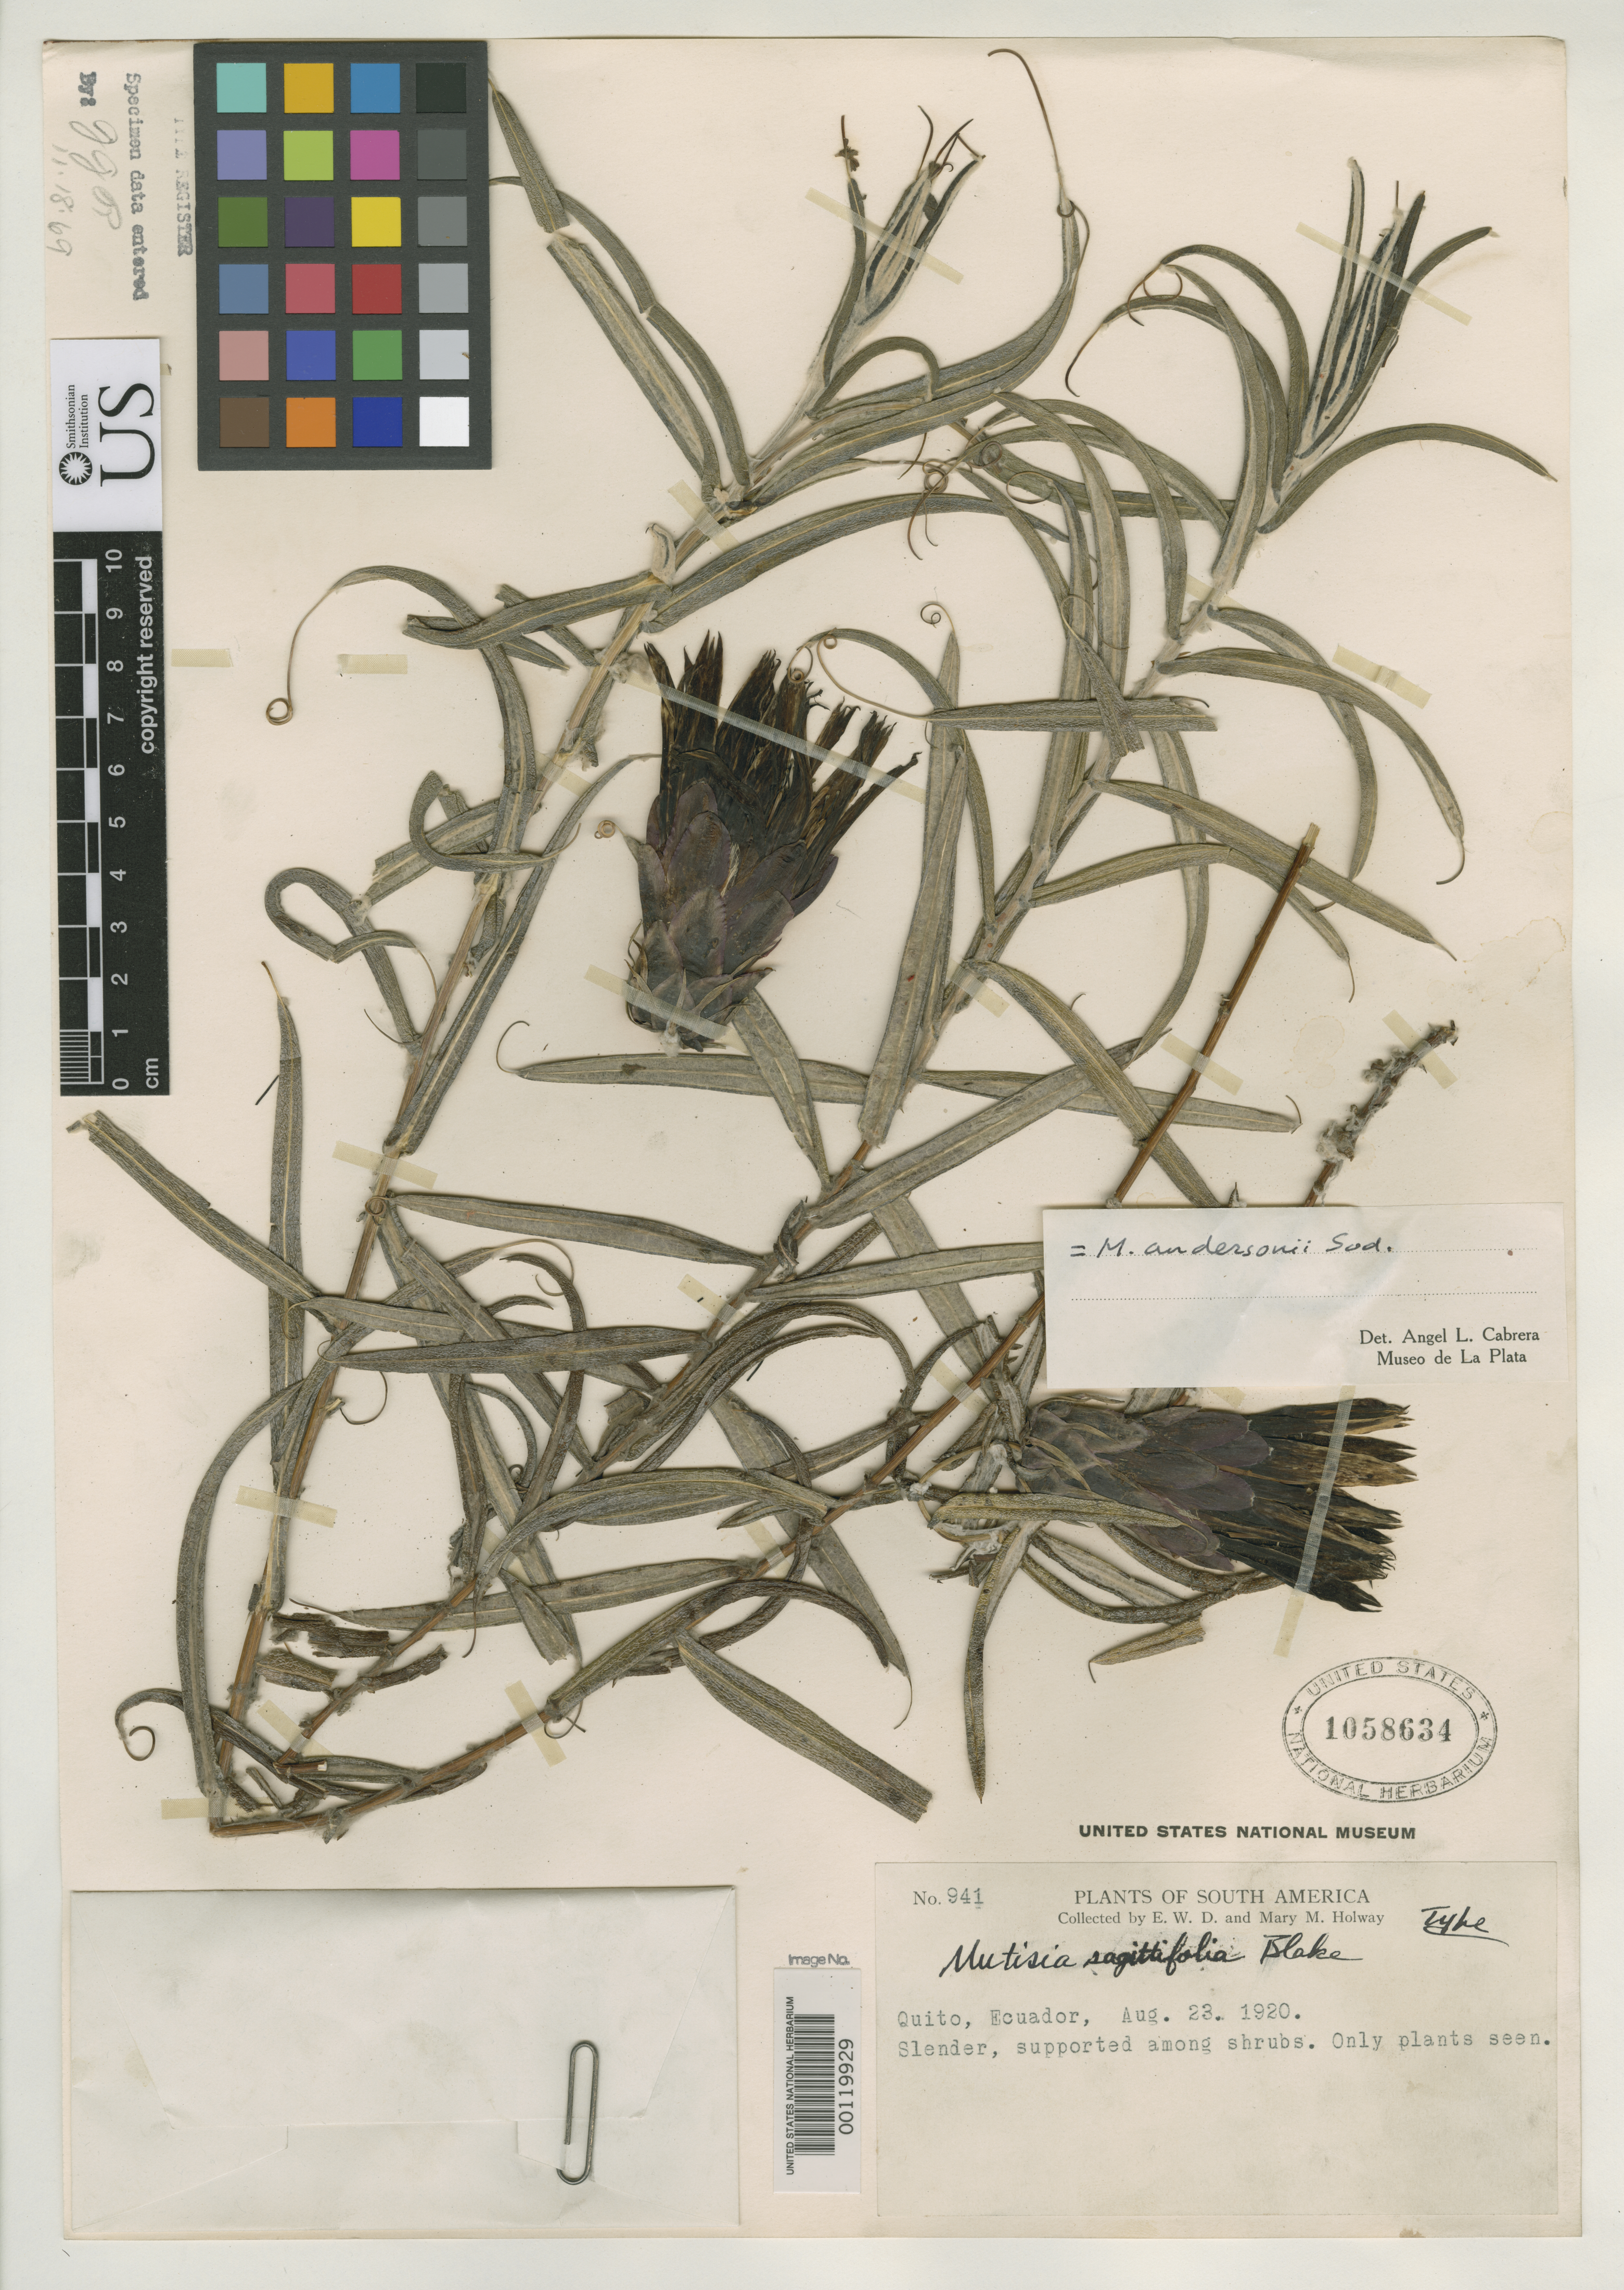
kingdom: Plantae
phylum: Tracheophyta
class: Magnoliopsida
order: Asterales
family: Asteraceae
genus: Mutisia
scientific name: Mutisia sagittifolia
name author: S.F. Blake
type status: Holotype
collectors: E. W. D. Holway & M. M. Holway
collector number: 941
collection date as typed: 23 Aug 1920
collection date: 1920-08-23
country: Ecuador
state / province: Pichincha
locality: Mt. Pichincha, Quito.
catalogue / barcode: US 1058634